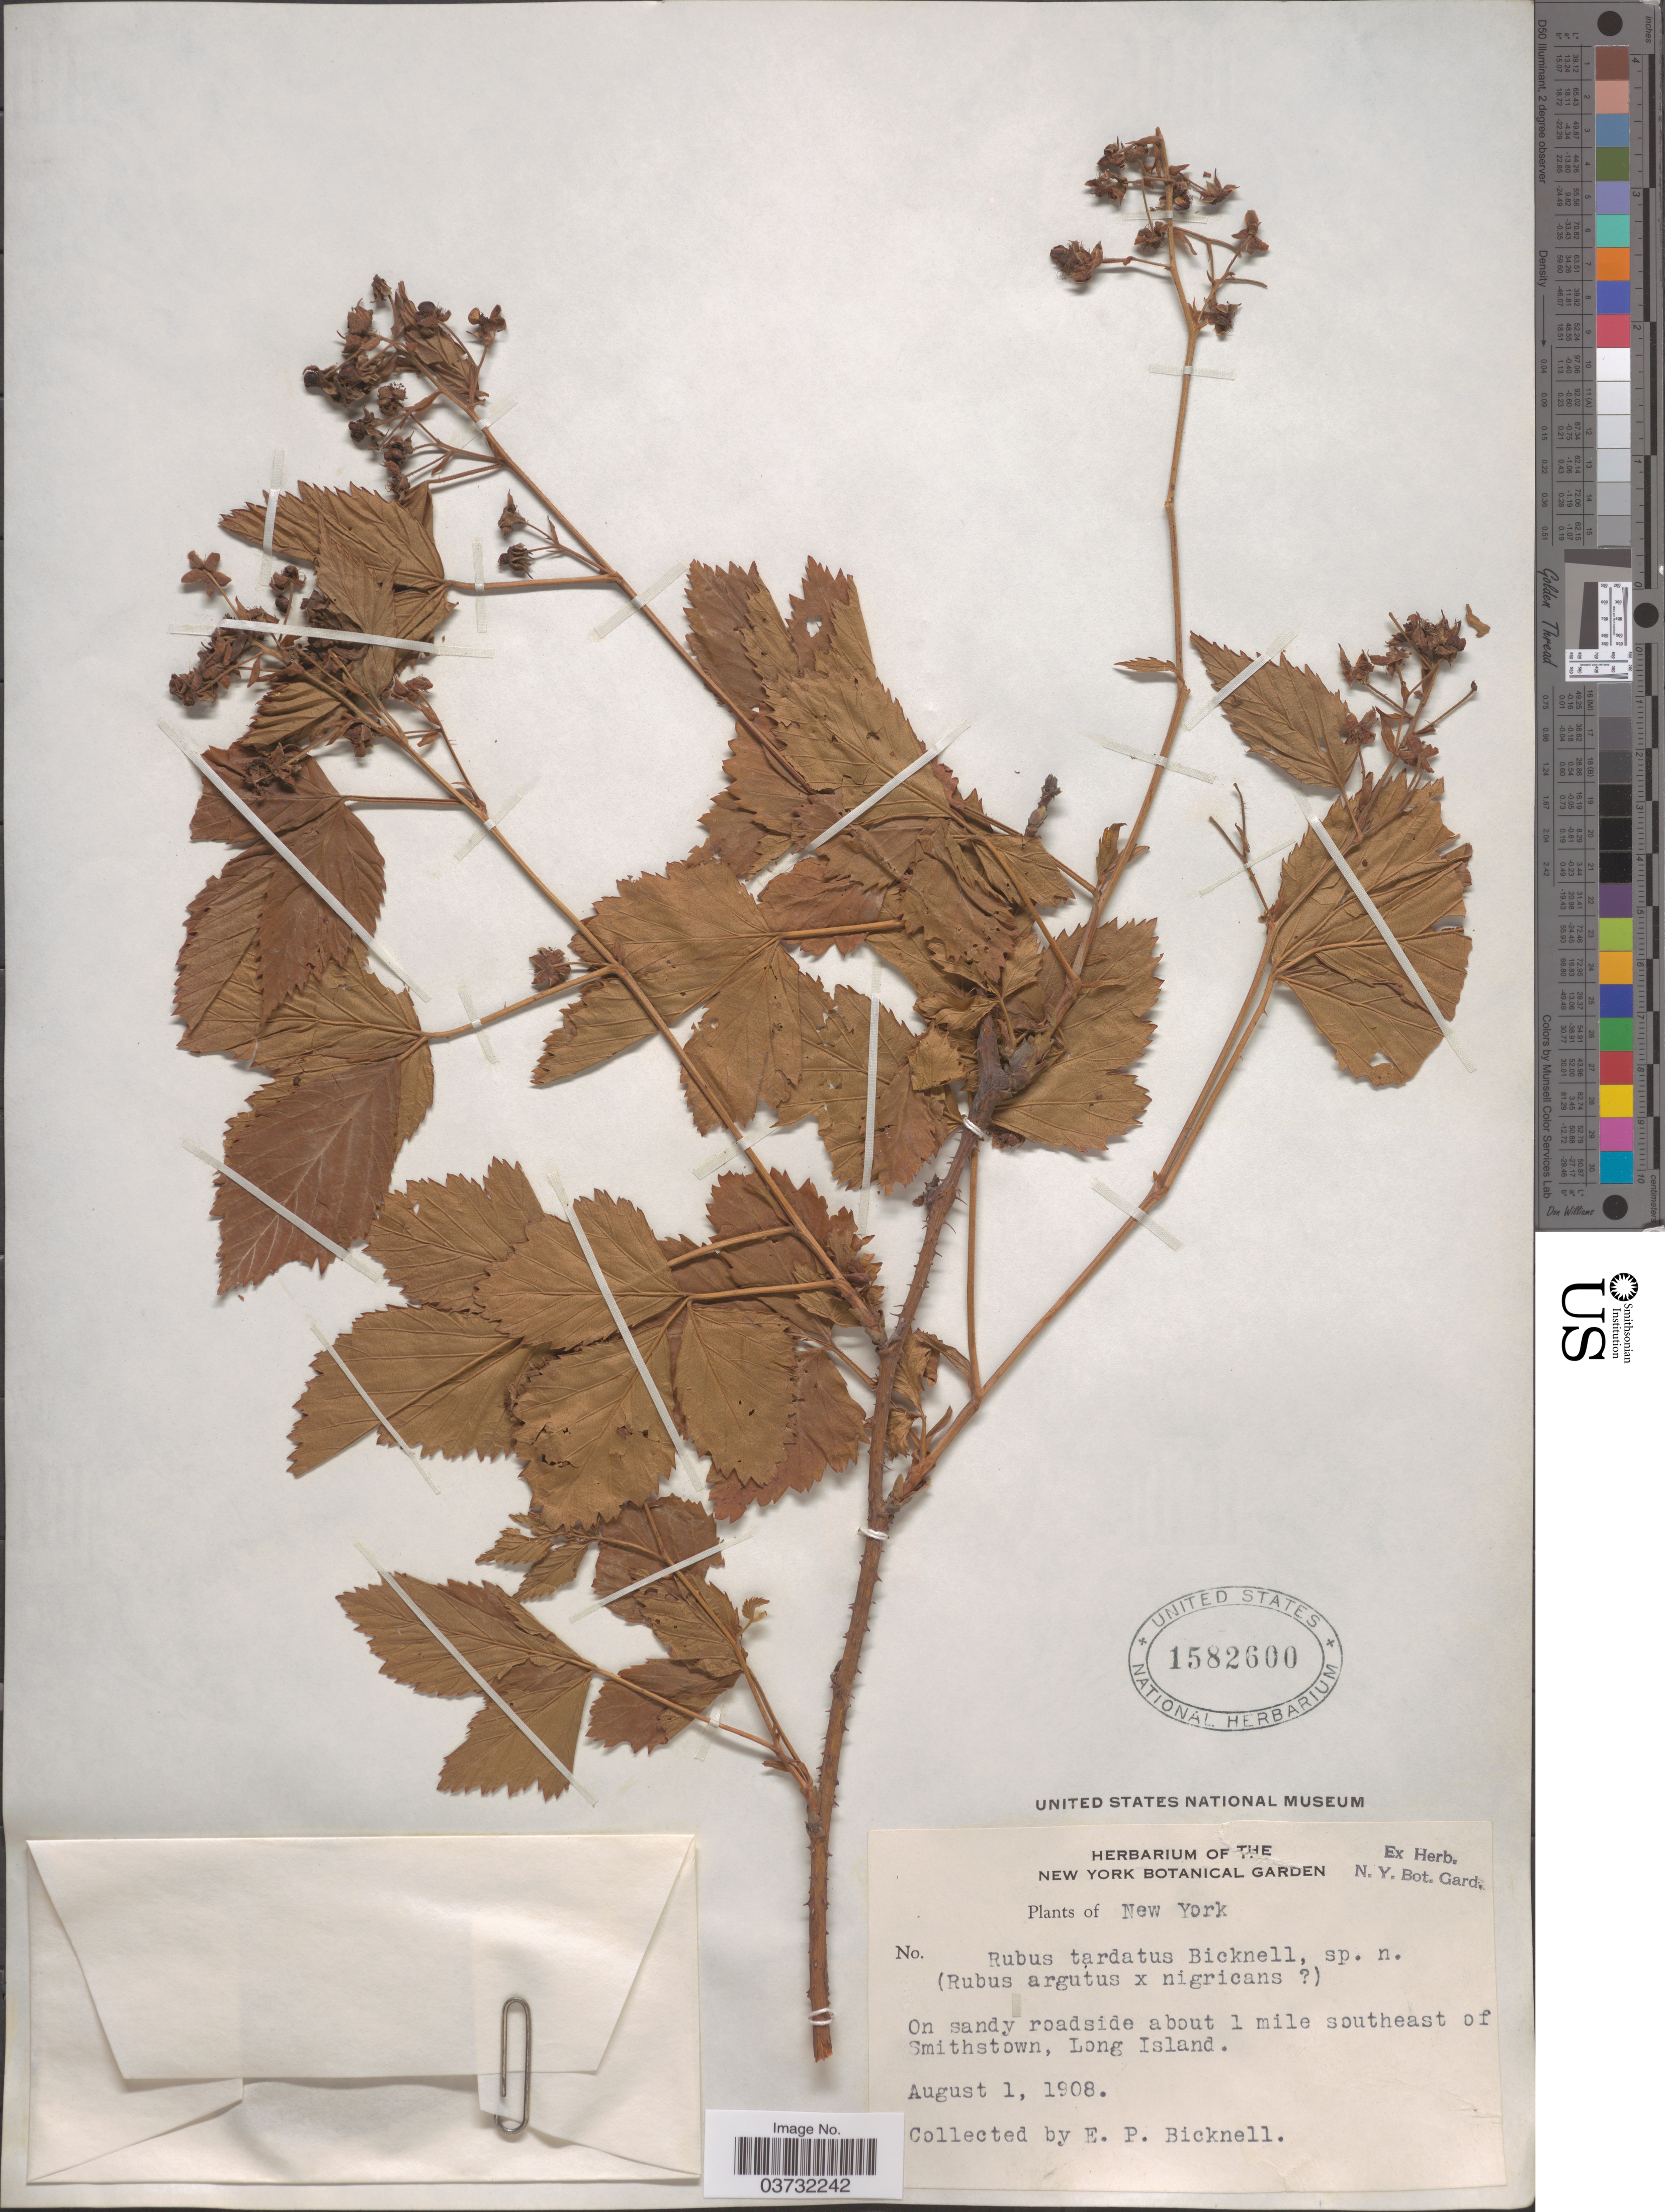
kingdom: Plantae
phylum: Tracheophyta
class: Magnoliopsida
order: Rosales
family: Rosaceae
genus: Rubus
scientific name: Rubus tardatus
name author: Blanch.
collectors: E. P. Bicknell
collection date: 1908-08-01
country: United States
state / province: New York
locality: On sandy roadside about 1 mile southeast of Smithstown, Long Island.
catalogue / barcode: US 1582600